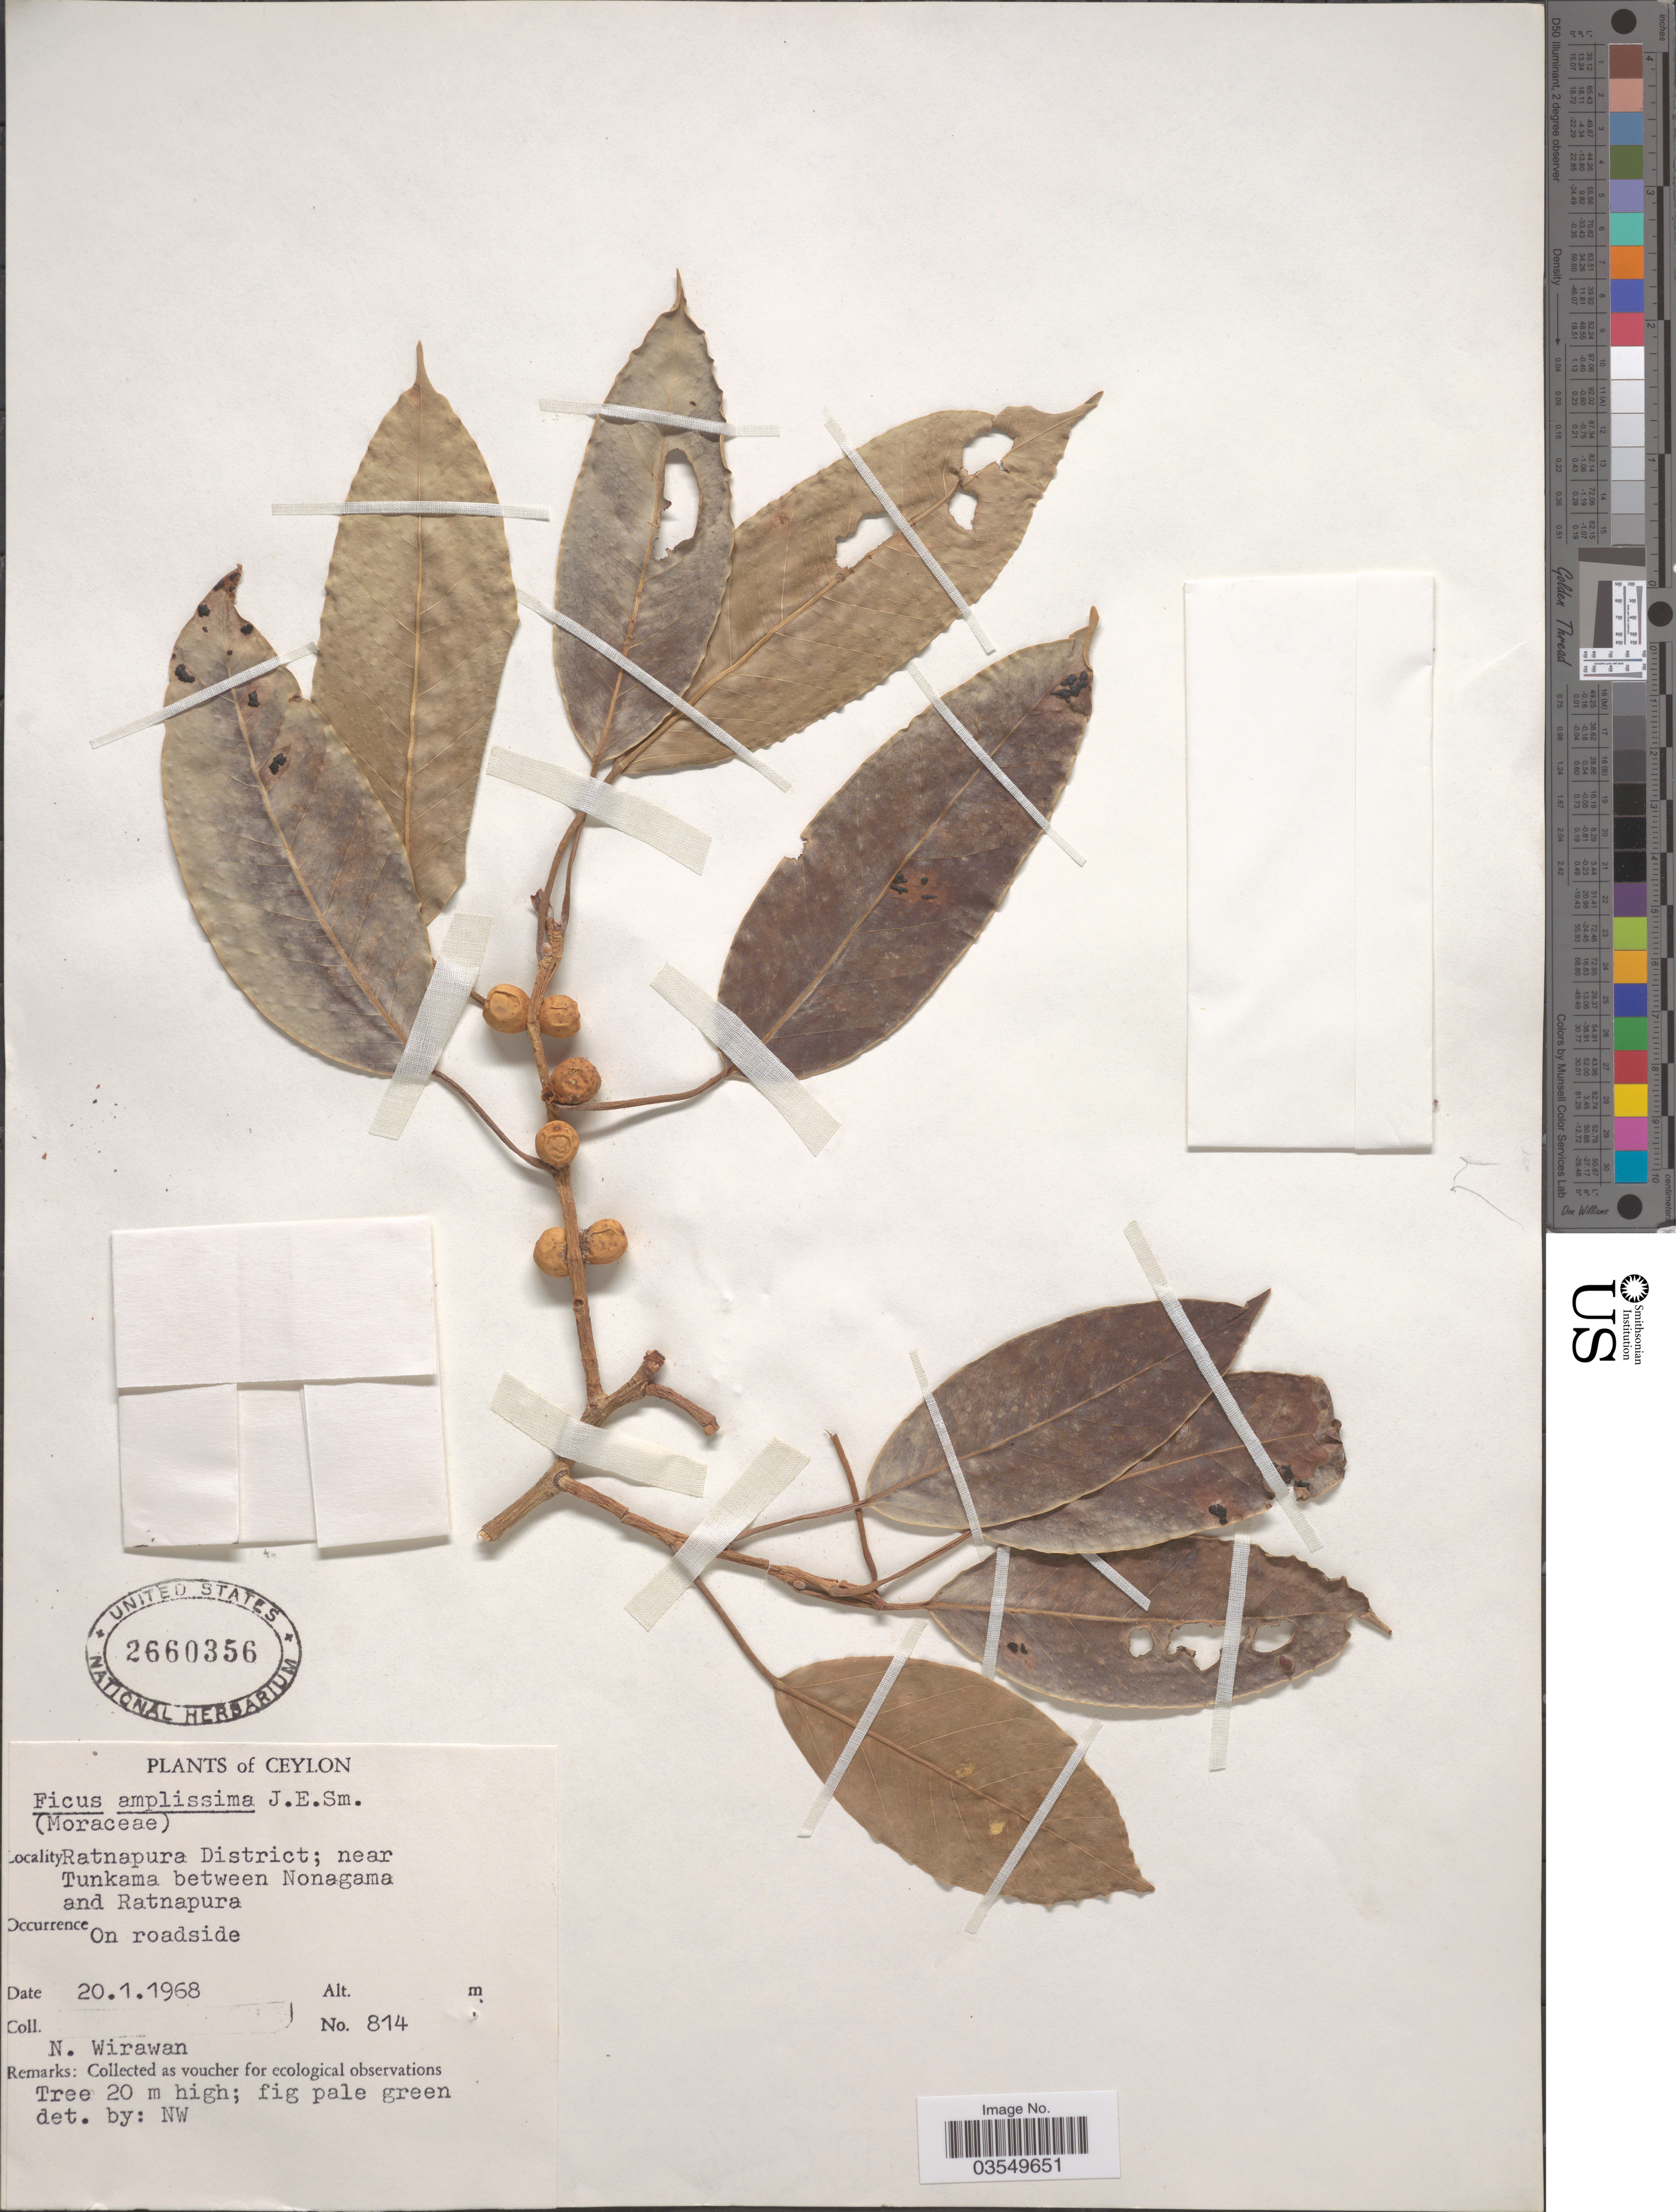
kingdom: Plantae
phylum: Tracheophyta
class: Magnoliopsida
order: Rosales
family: Moraceae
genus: Ficus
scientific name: Ficus amplissima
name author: Sm.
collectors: N. Wirawan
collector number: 814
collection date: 1968-01-20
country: Sri Lanka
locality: Ceylon. Ratnapura District; near Tunkama between Nonagama and Ratnapura.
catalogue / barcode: US 2660356